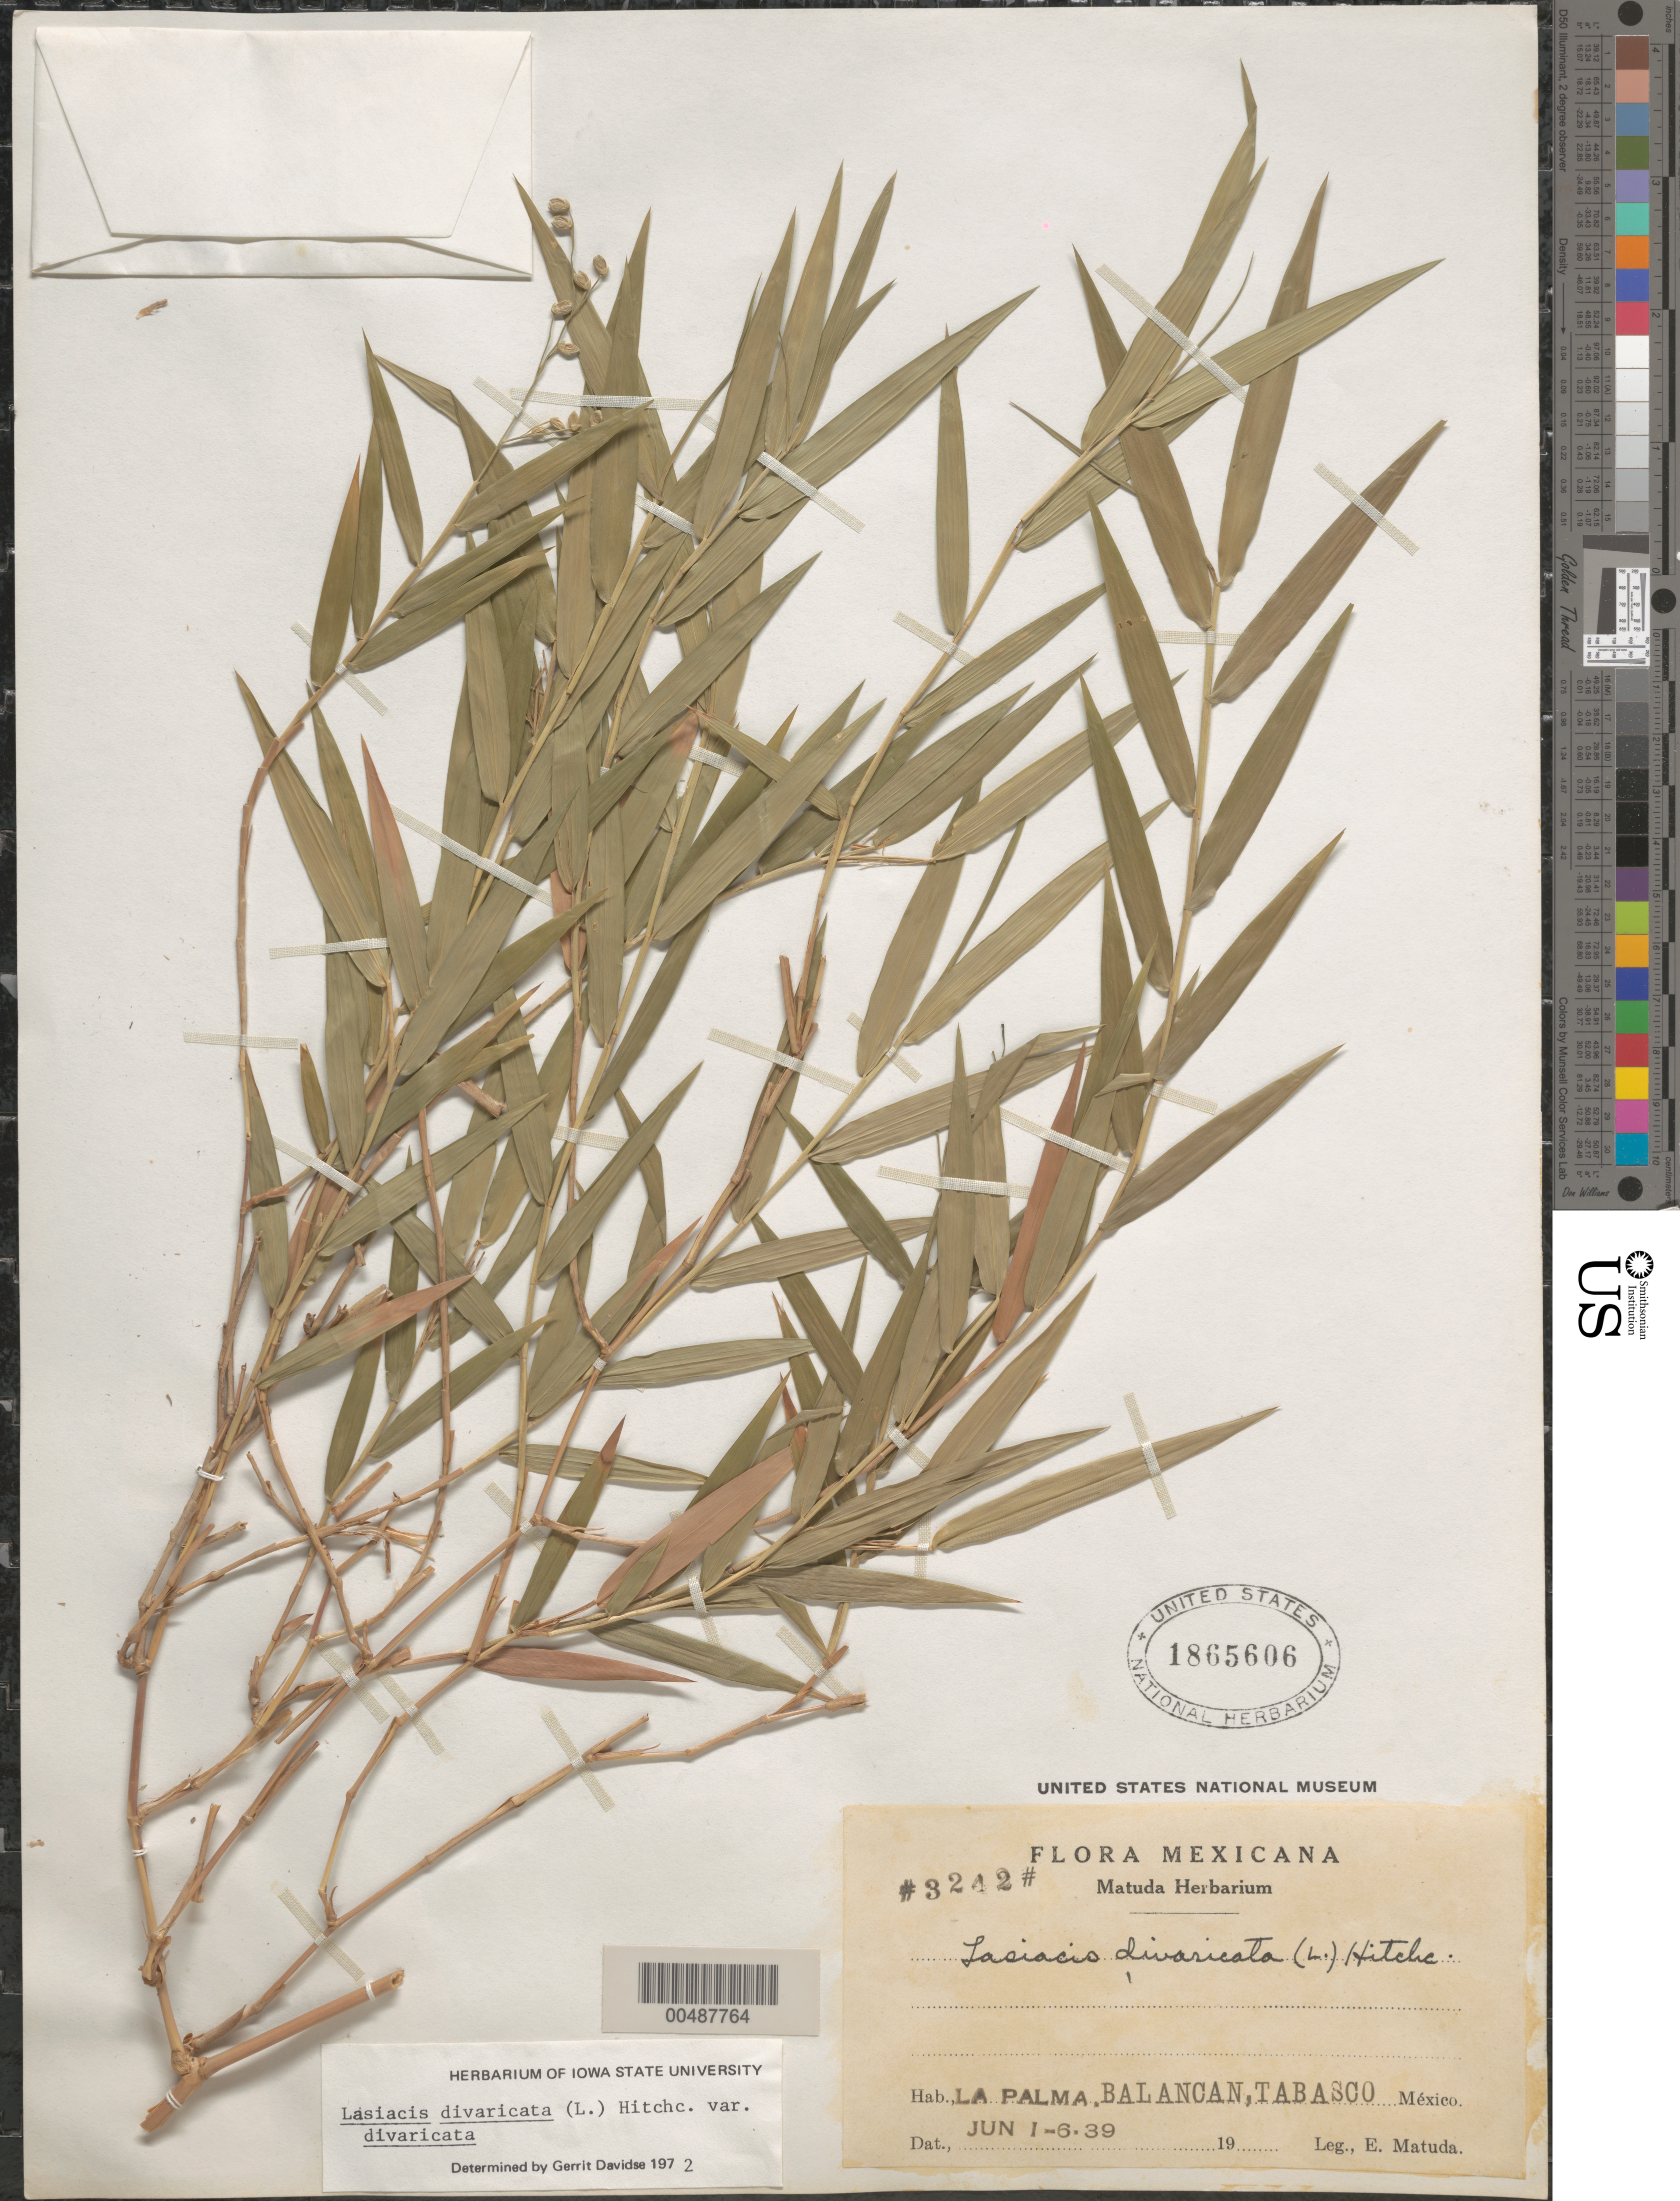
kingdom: Plantae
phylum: Tracheophyta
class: Liliopsida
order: Poales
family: Poaceae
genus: Lasiacis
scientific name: Lasiacis divaricata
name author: (L.) Hitchc.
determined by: Davidse, Gerrit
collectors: E. Matuda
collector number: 3242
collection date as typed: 1 Jun 1939 to 6 Jun 1939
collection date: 1939-06-01/1939-06-06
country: Mexico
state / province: Tabasco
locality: La Palma, Balancan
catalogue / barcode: US 1865606